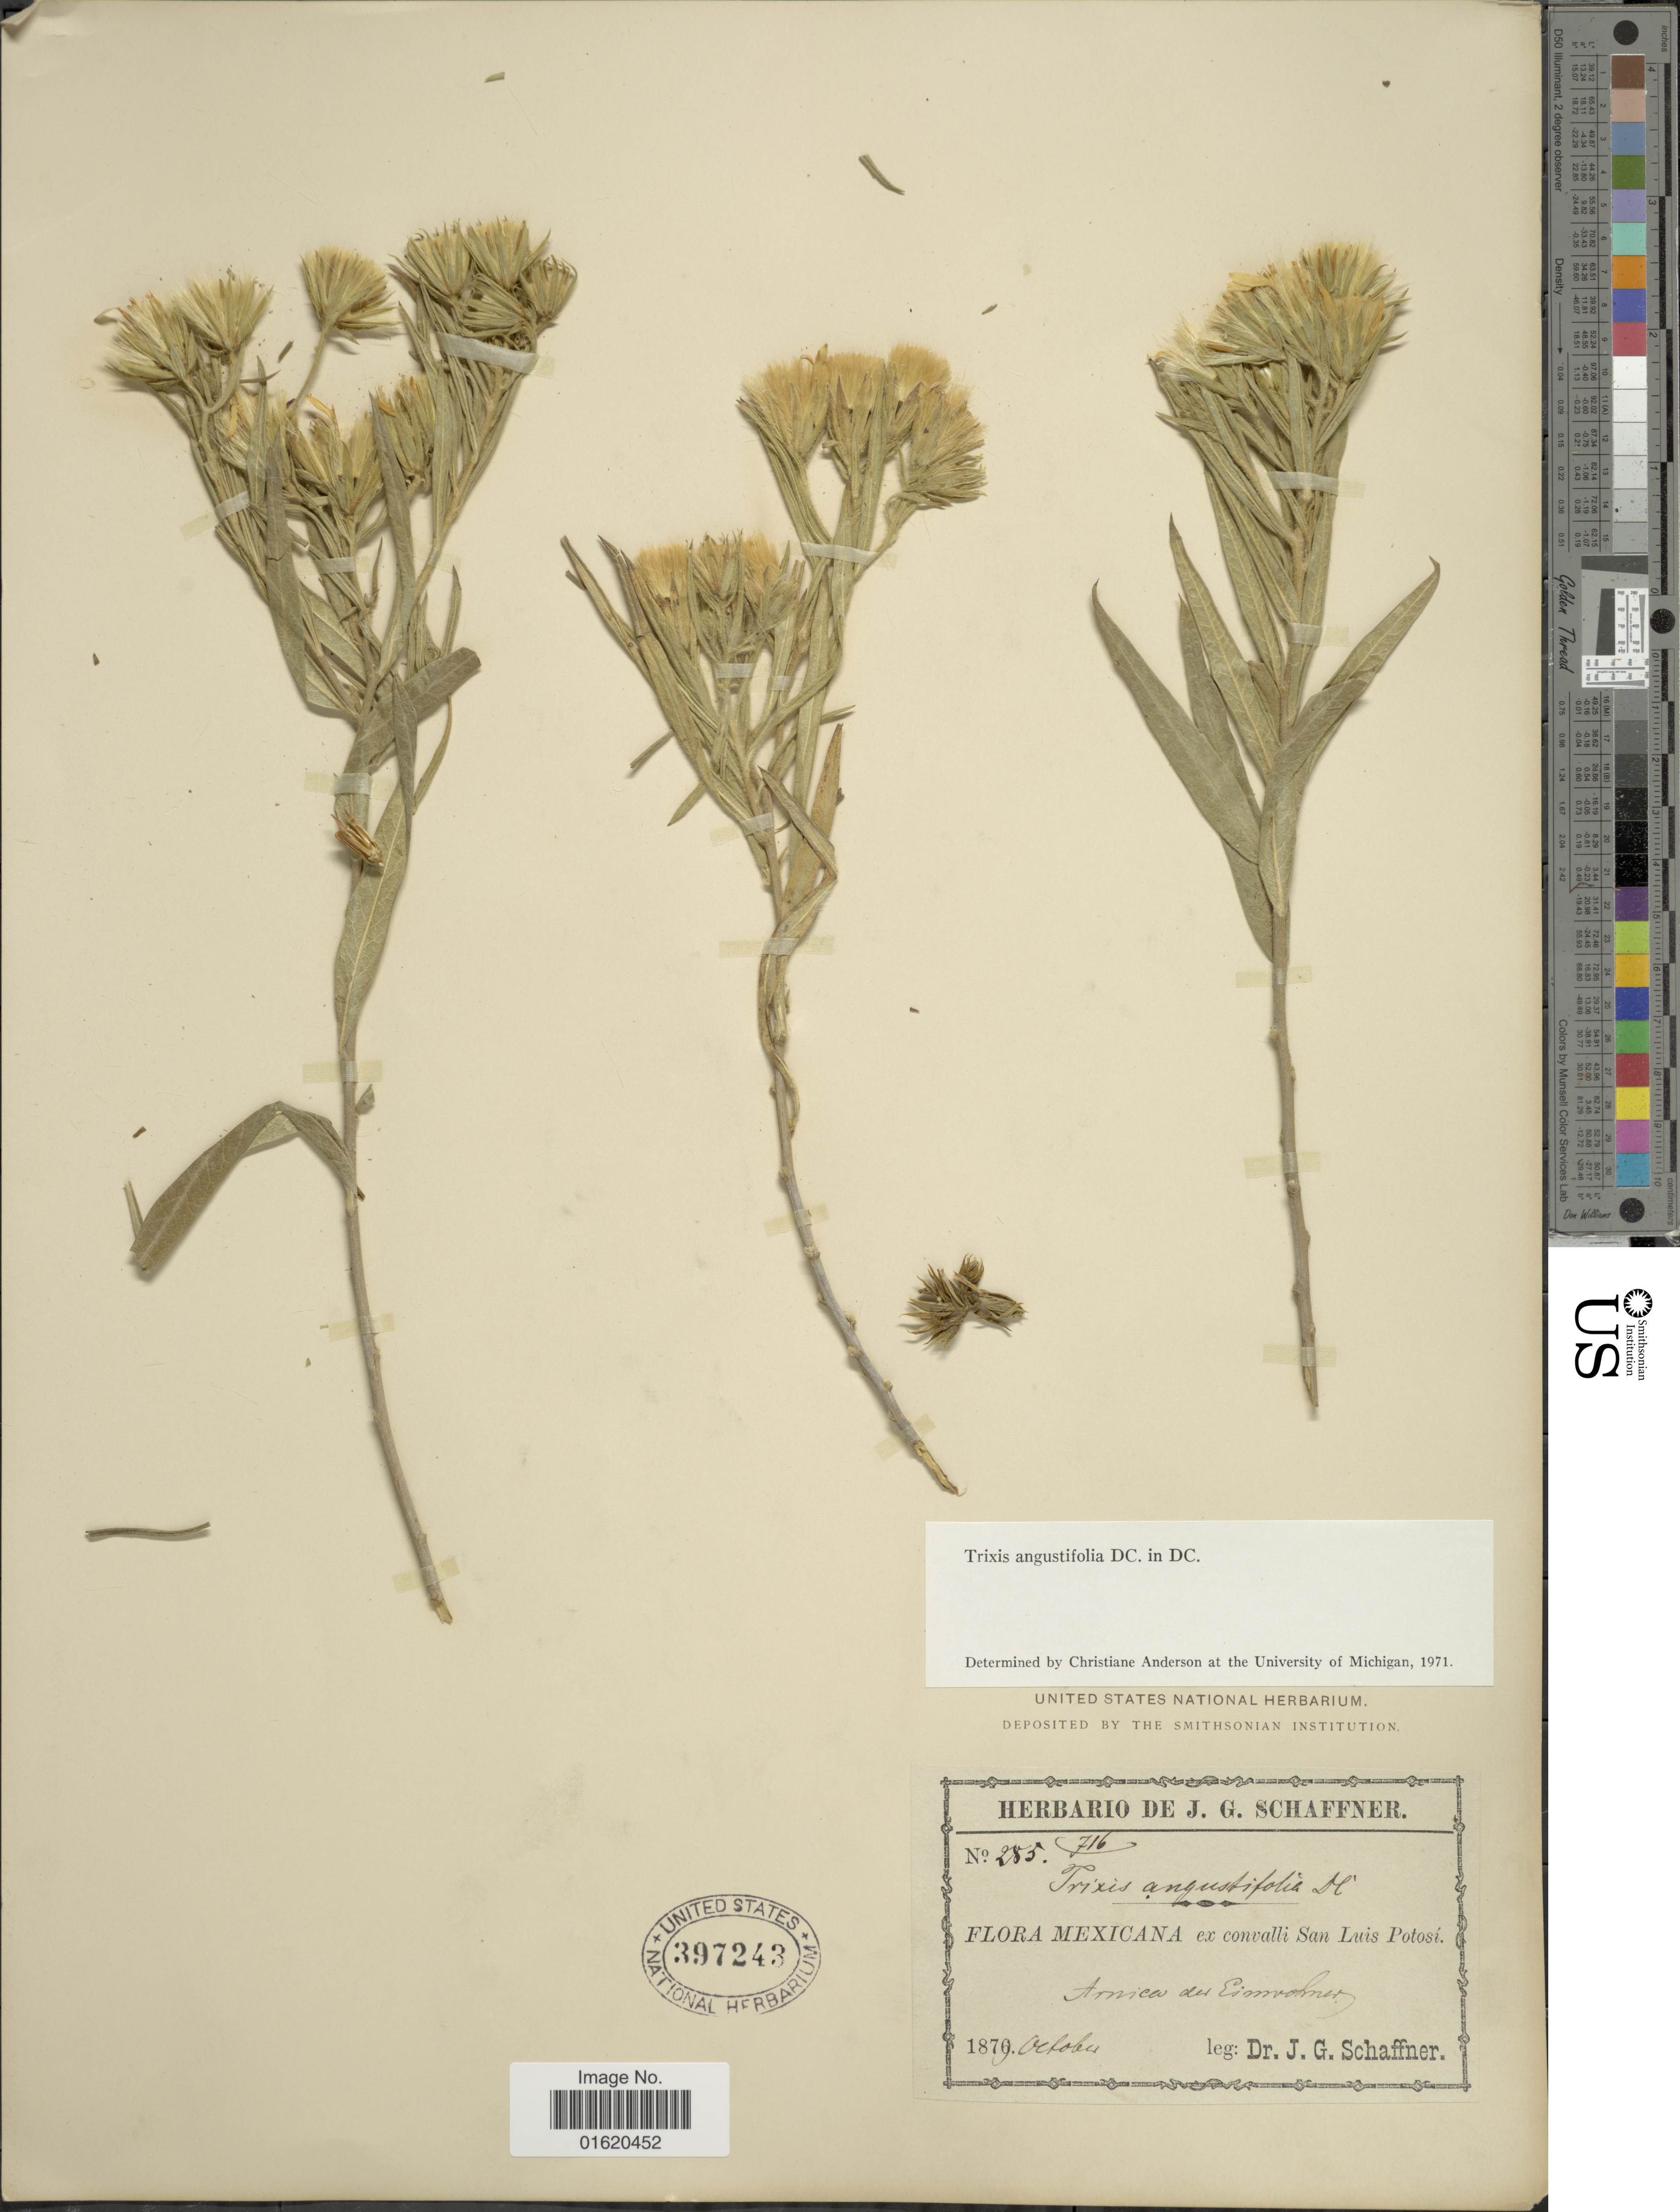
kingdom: Plantae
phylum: Tracheophyta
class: Magnoliopsida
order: Asterales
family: Asteraceae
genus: Trixis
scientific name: Trixis angustifolia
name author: DC.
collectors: J. G. Schaffner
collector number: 285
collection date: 1879-10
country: Mexico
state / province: San Luis Potosí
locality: Arnica del Eimohner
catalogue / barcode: US 397243